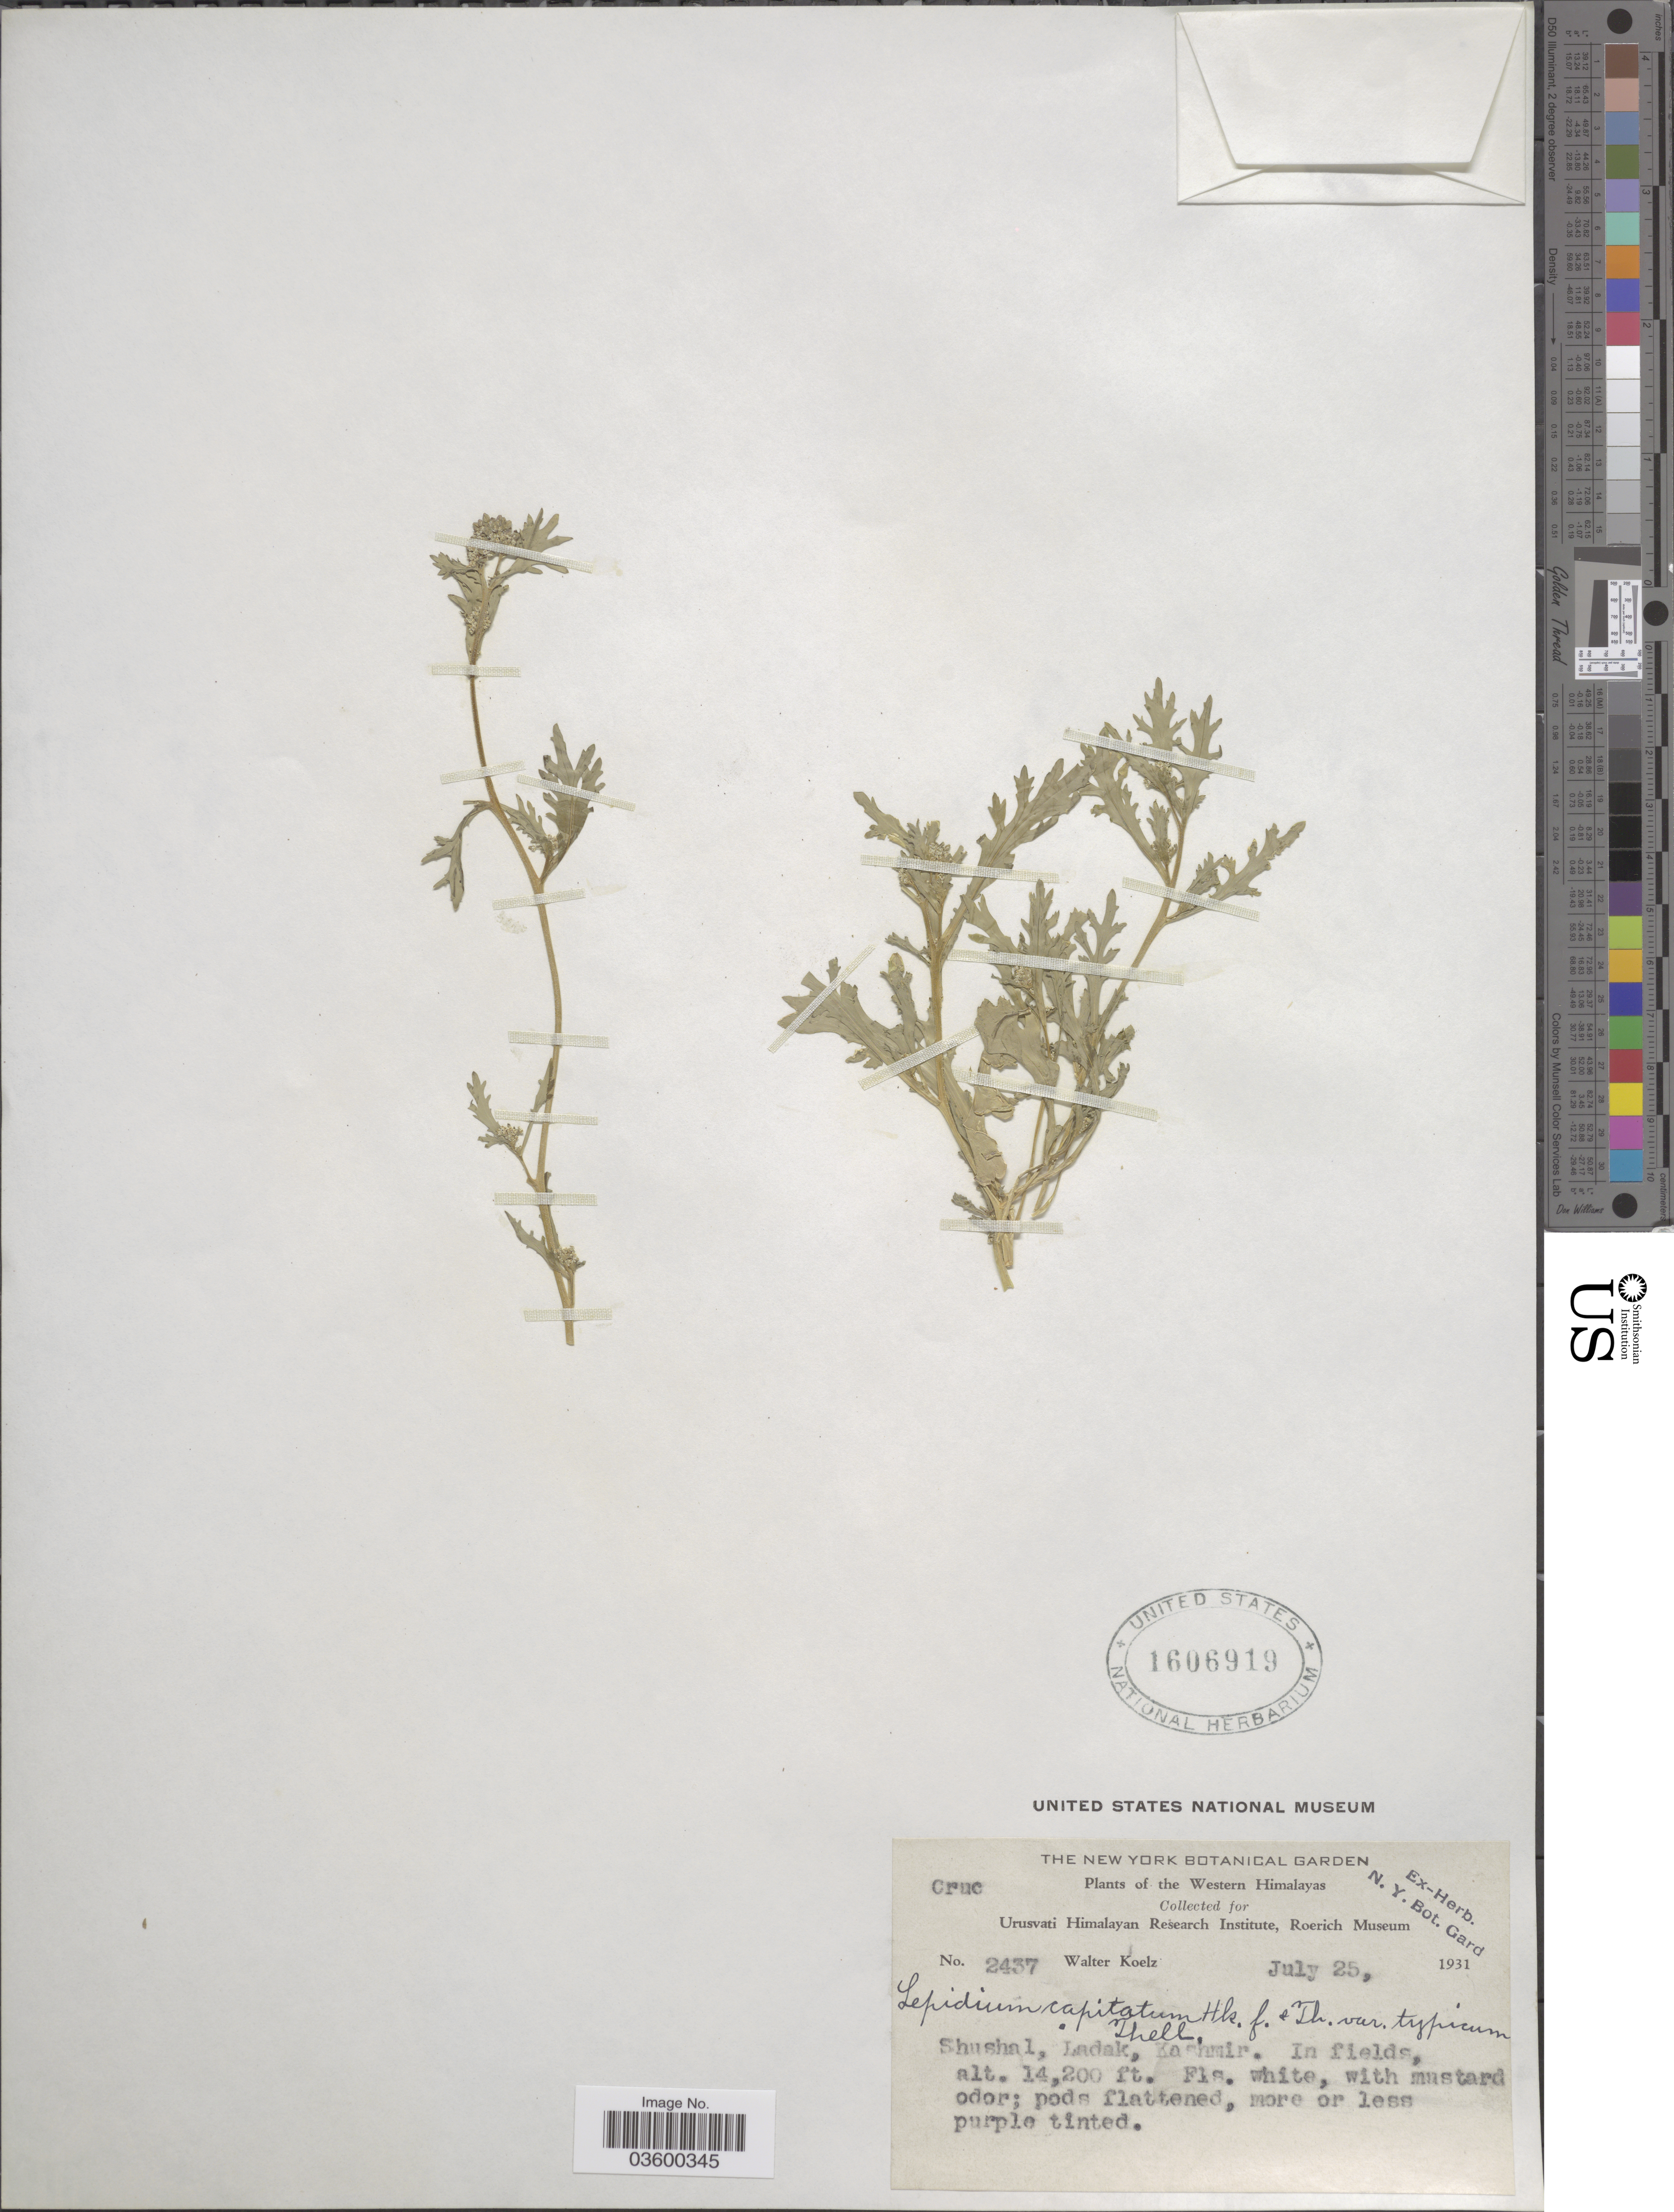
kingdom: Plantae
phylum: Tracheophyta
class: Magnoliopsida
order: Brassicales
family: Brassicaceae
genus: Lepidium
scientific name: Lepidium capitatum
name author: Hook. f. & Thomson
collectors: W. N. Koelz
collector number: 2437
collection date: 1931-07-25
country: India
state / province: Ladakh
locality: Western Himalayas. Shushal, Ladak, Kashmir.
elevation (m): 4328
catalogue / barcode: US 1606919